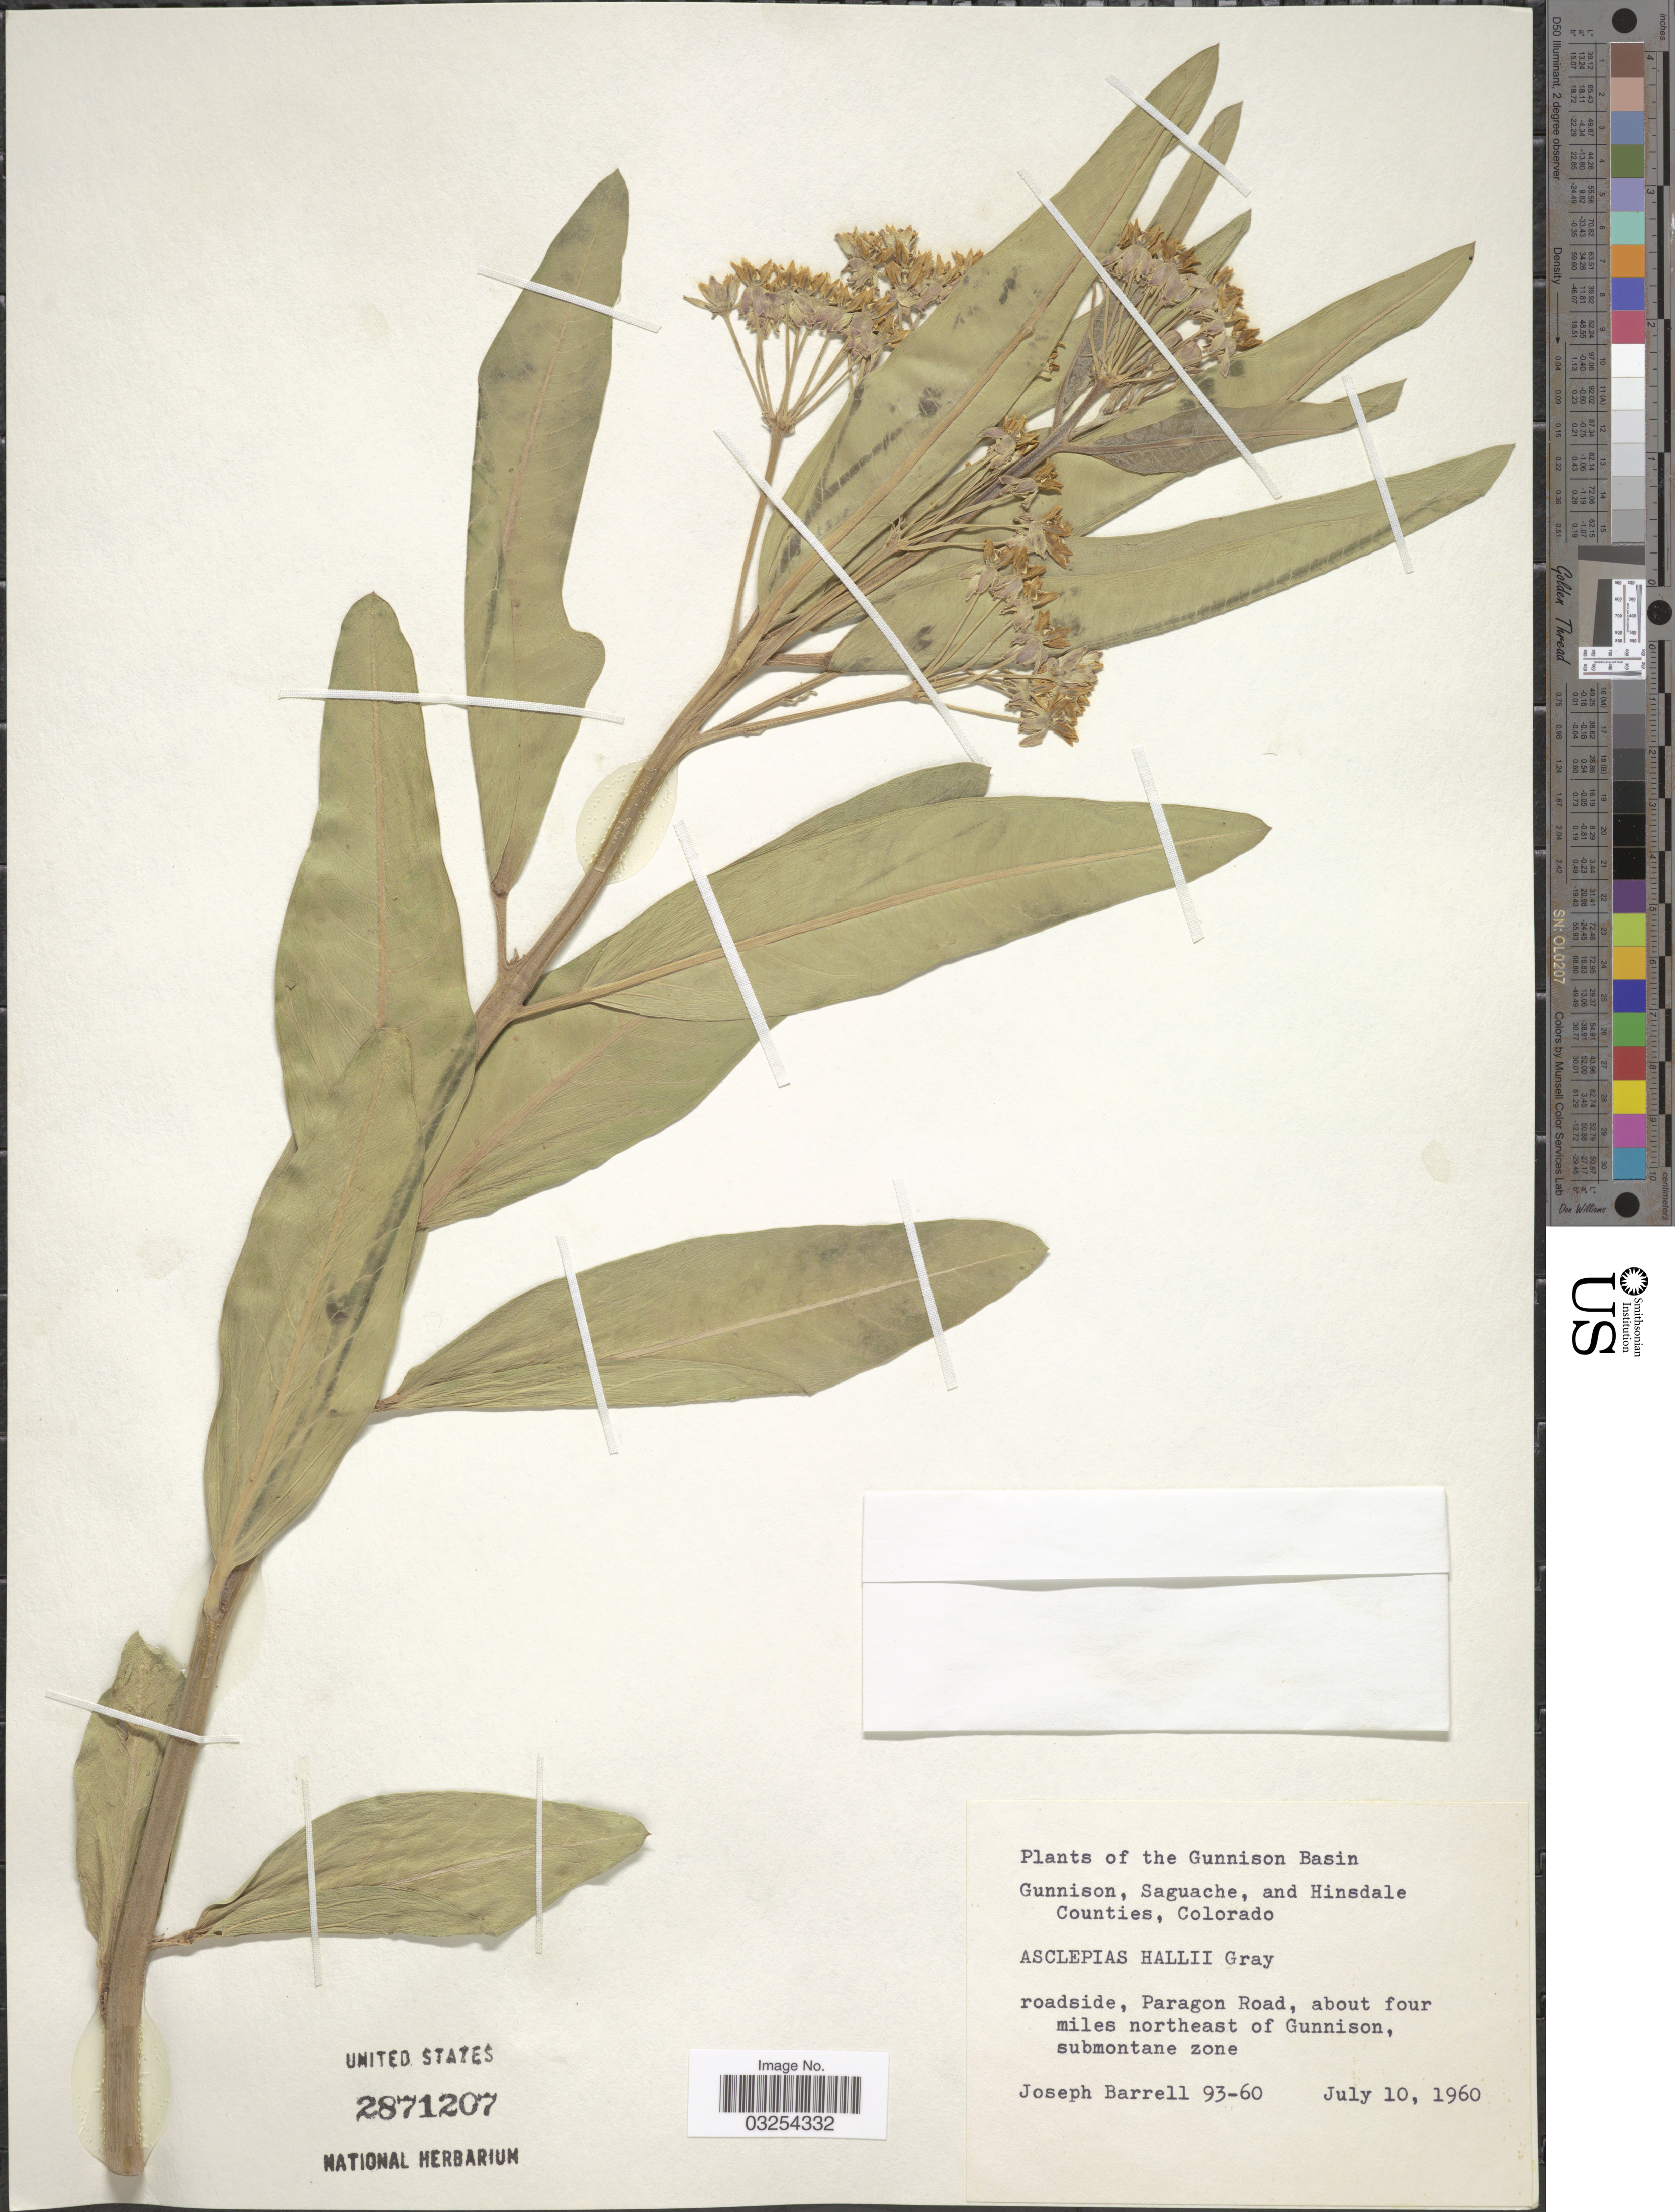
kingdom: Plantae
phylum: Tracheophyta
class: Magnoliopsida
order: Gentianales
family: Apocynaceae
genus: Asclepias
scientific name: Asclepias hallii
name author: A. Gray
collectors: J. Barrell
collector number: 93-60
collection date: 1960-07-10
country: United States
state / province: Colorado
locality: Gunnison Basin. Gunnison, Saguache, and Hinsdale Counties. Paragon Road, about four miles northeast of Gunnison.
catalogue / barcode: US 2871207